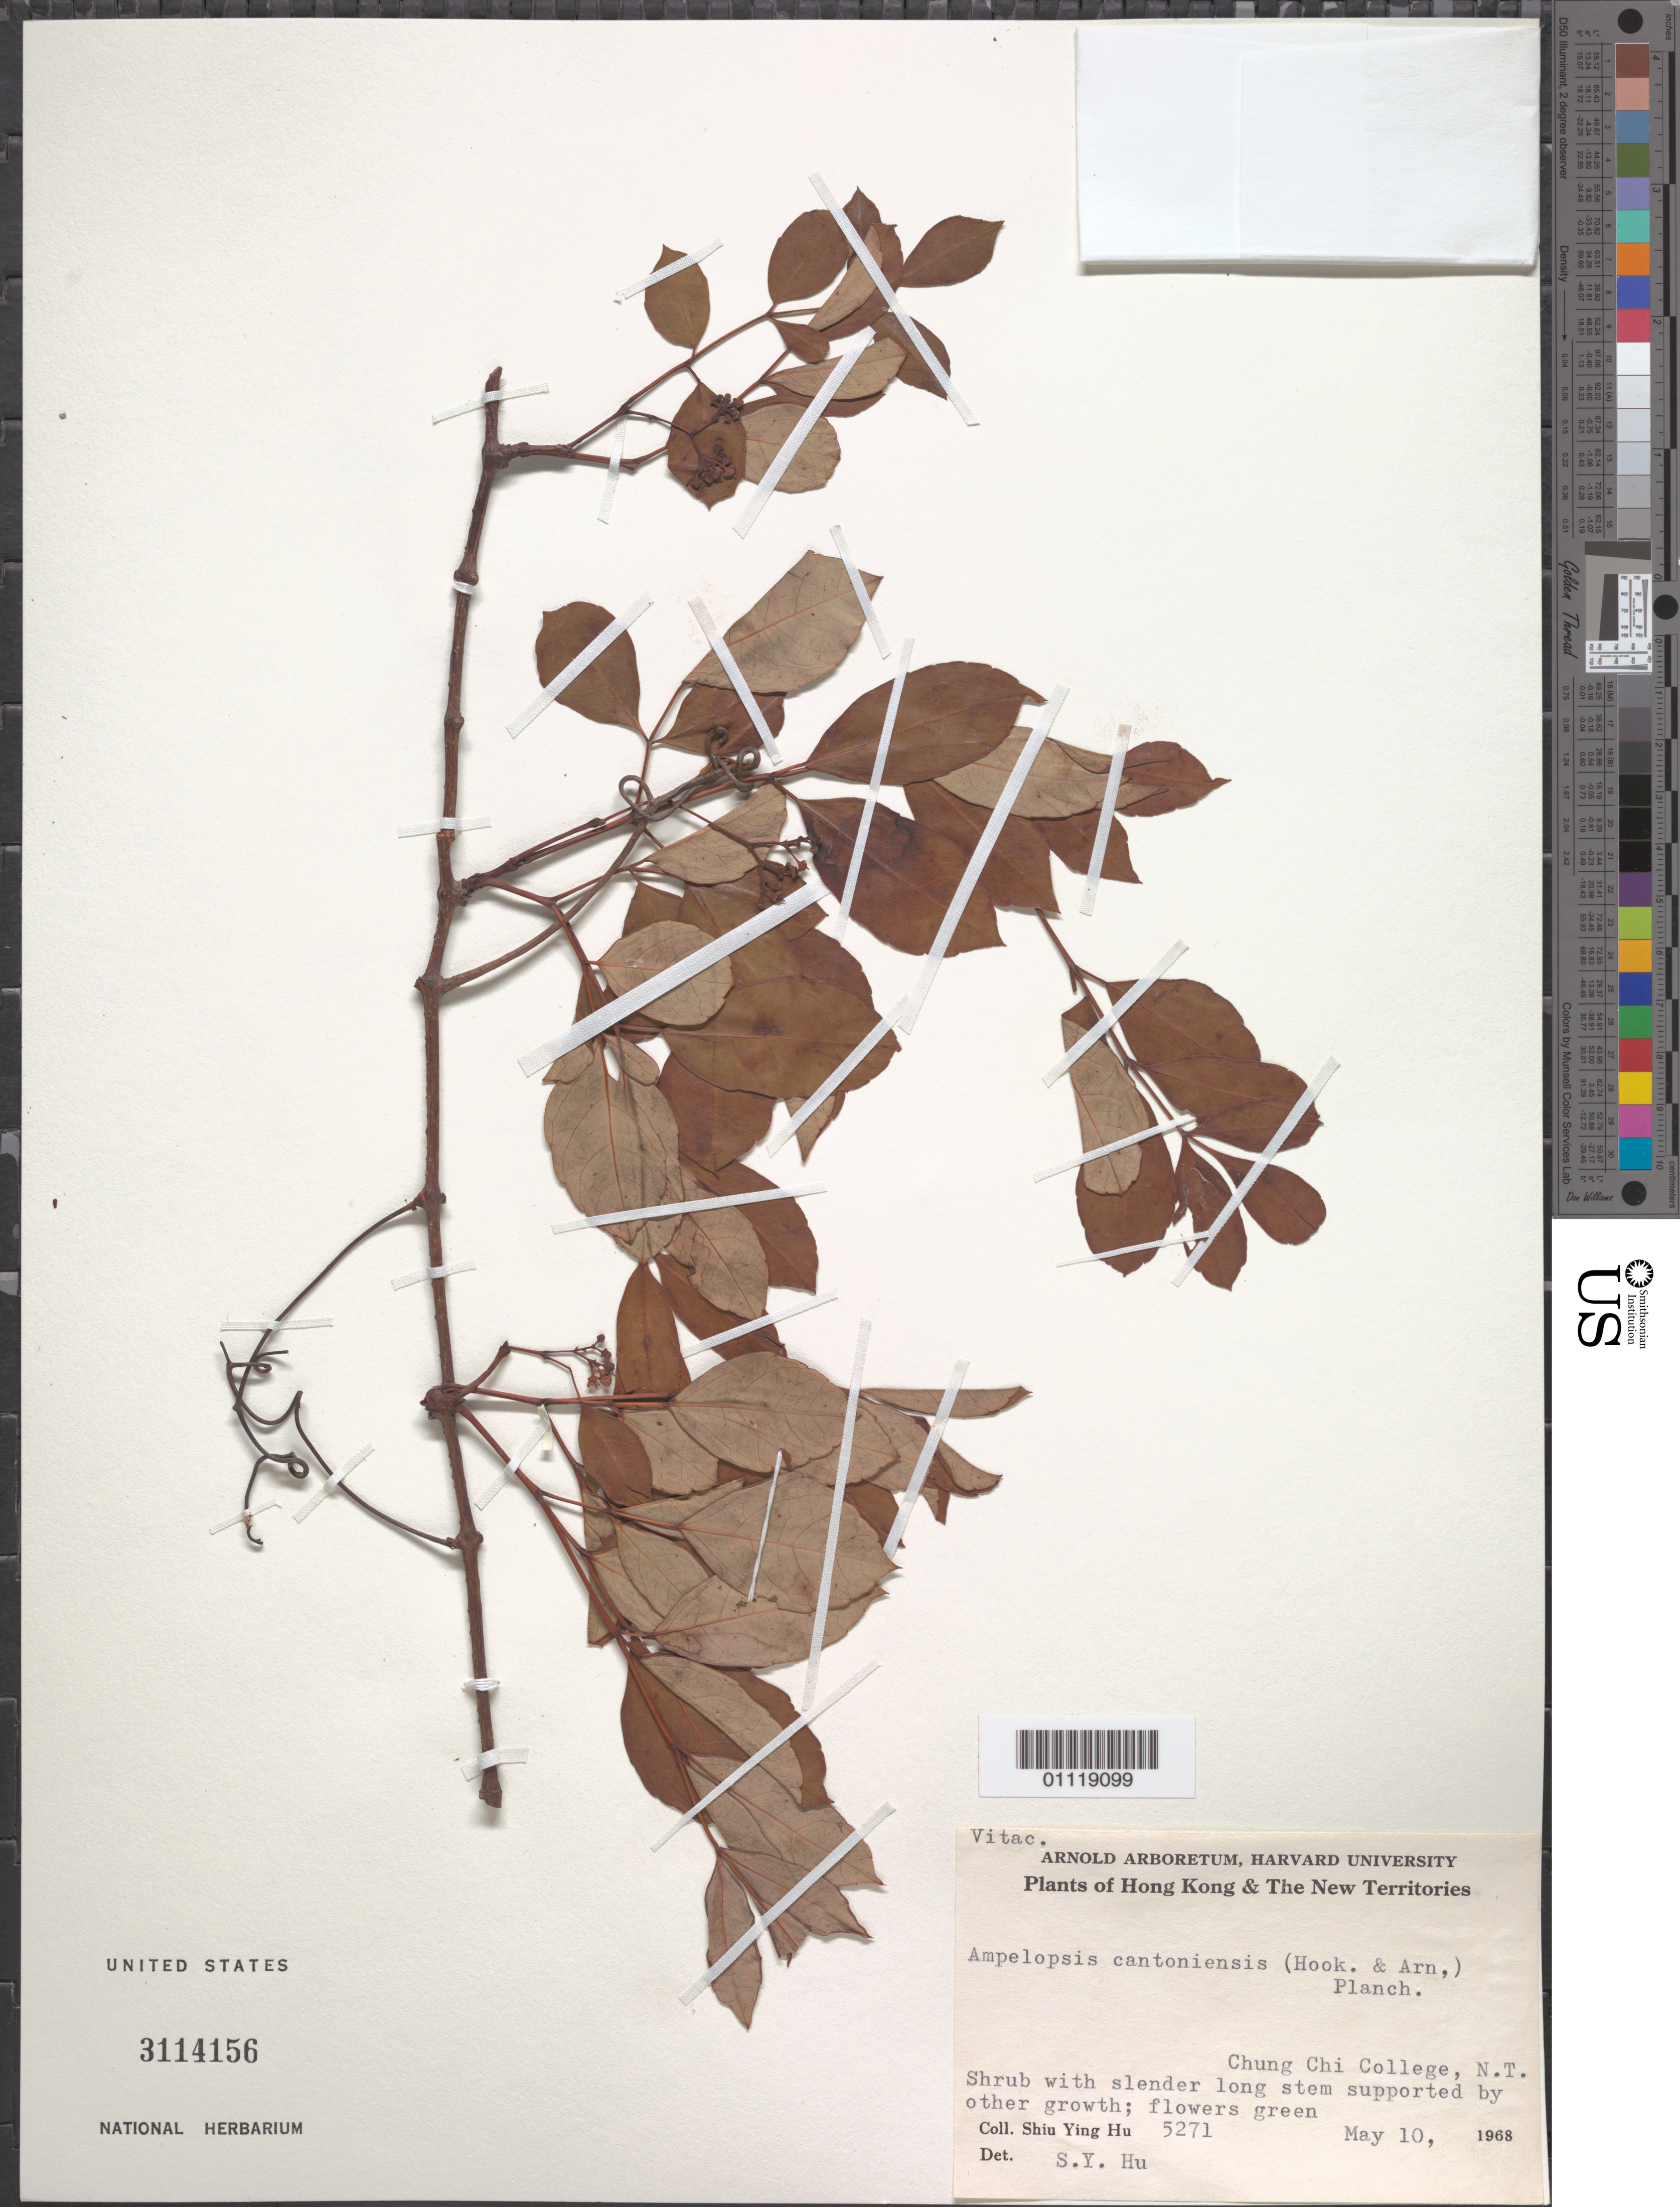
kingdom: Plantae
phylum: Tracheophyta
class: Magnoliopsida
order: Vitales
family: Vitaceae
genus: Ampelopsis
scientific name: Ampelopsis cantoniensis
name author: (W. Hook. & H.J. Arn.) Planch.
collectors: S. Y. Hu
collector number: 5271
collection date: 1968-05-10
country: China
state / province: Hong Kong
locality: Chung Chi College, N.T.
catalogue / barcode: US 3114156